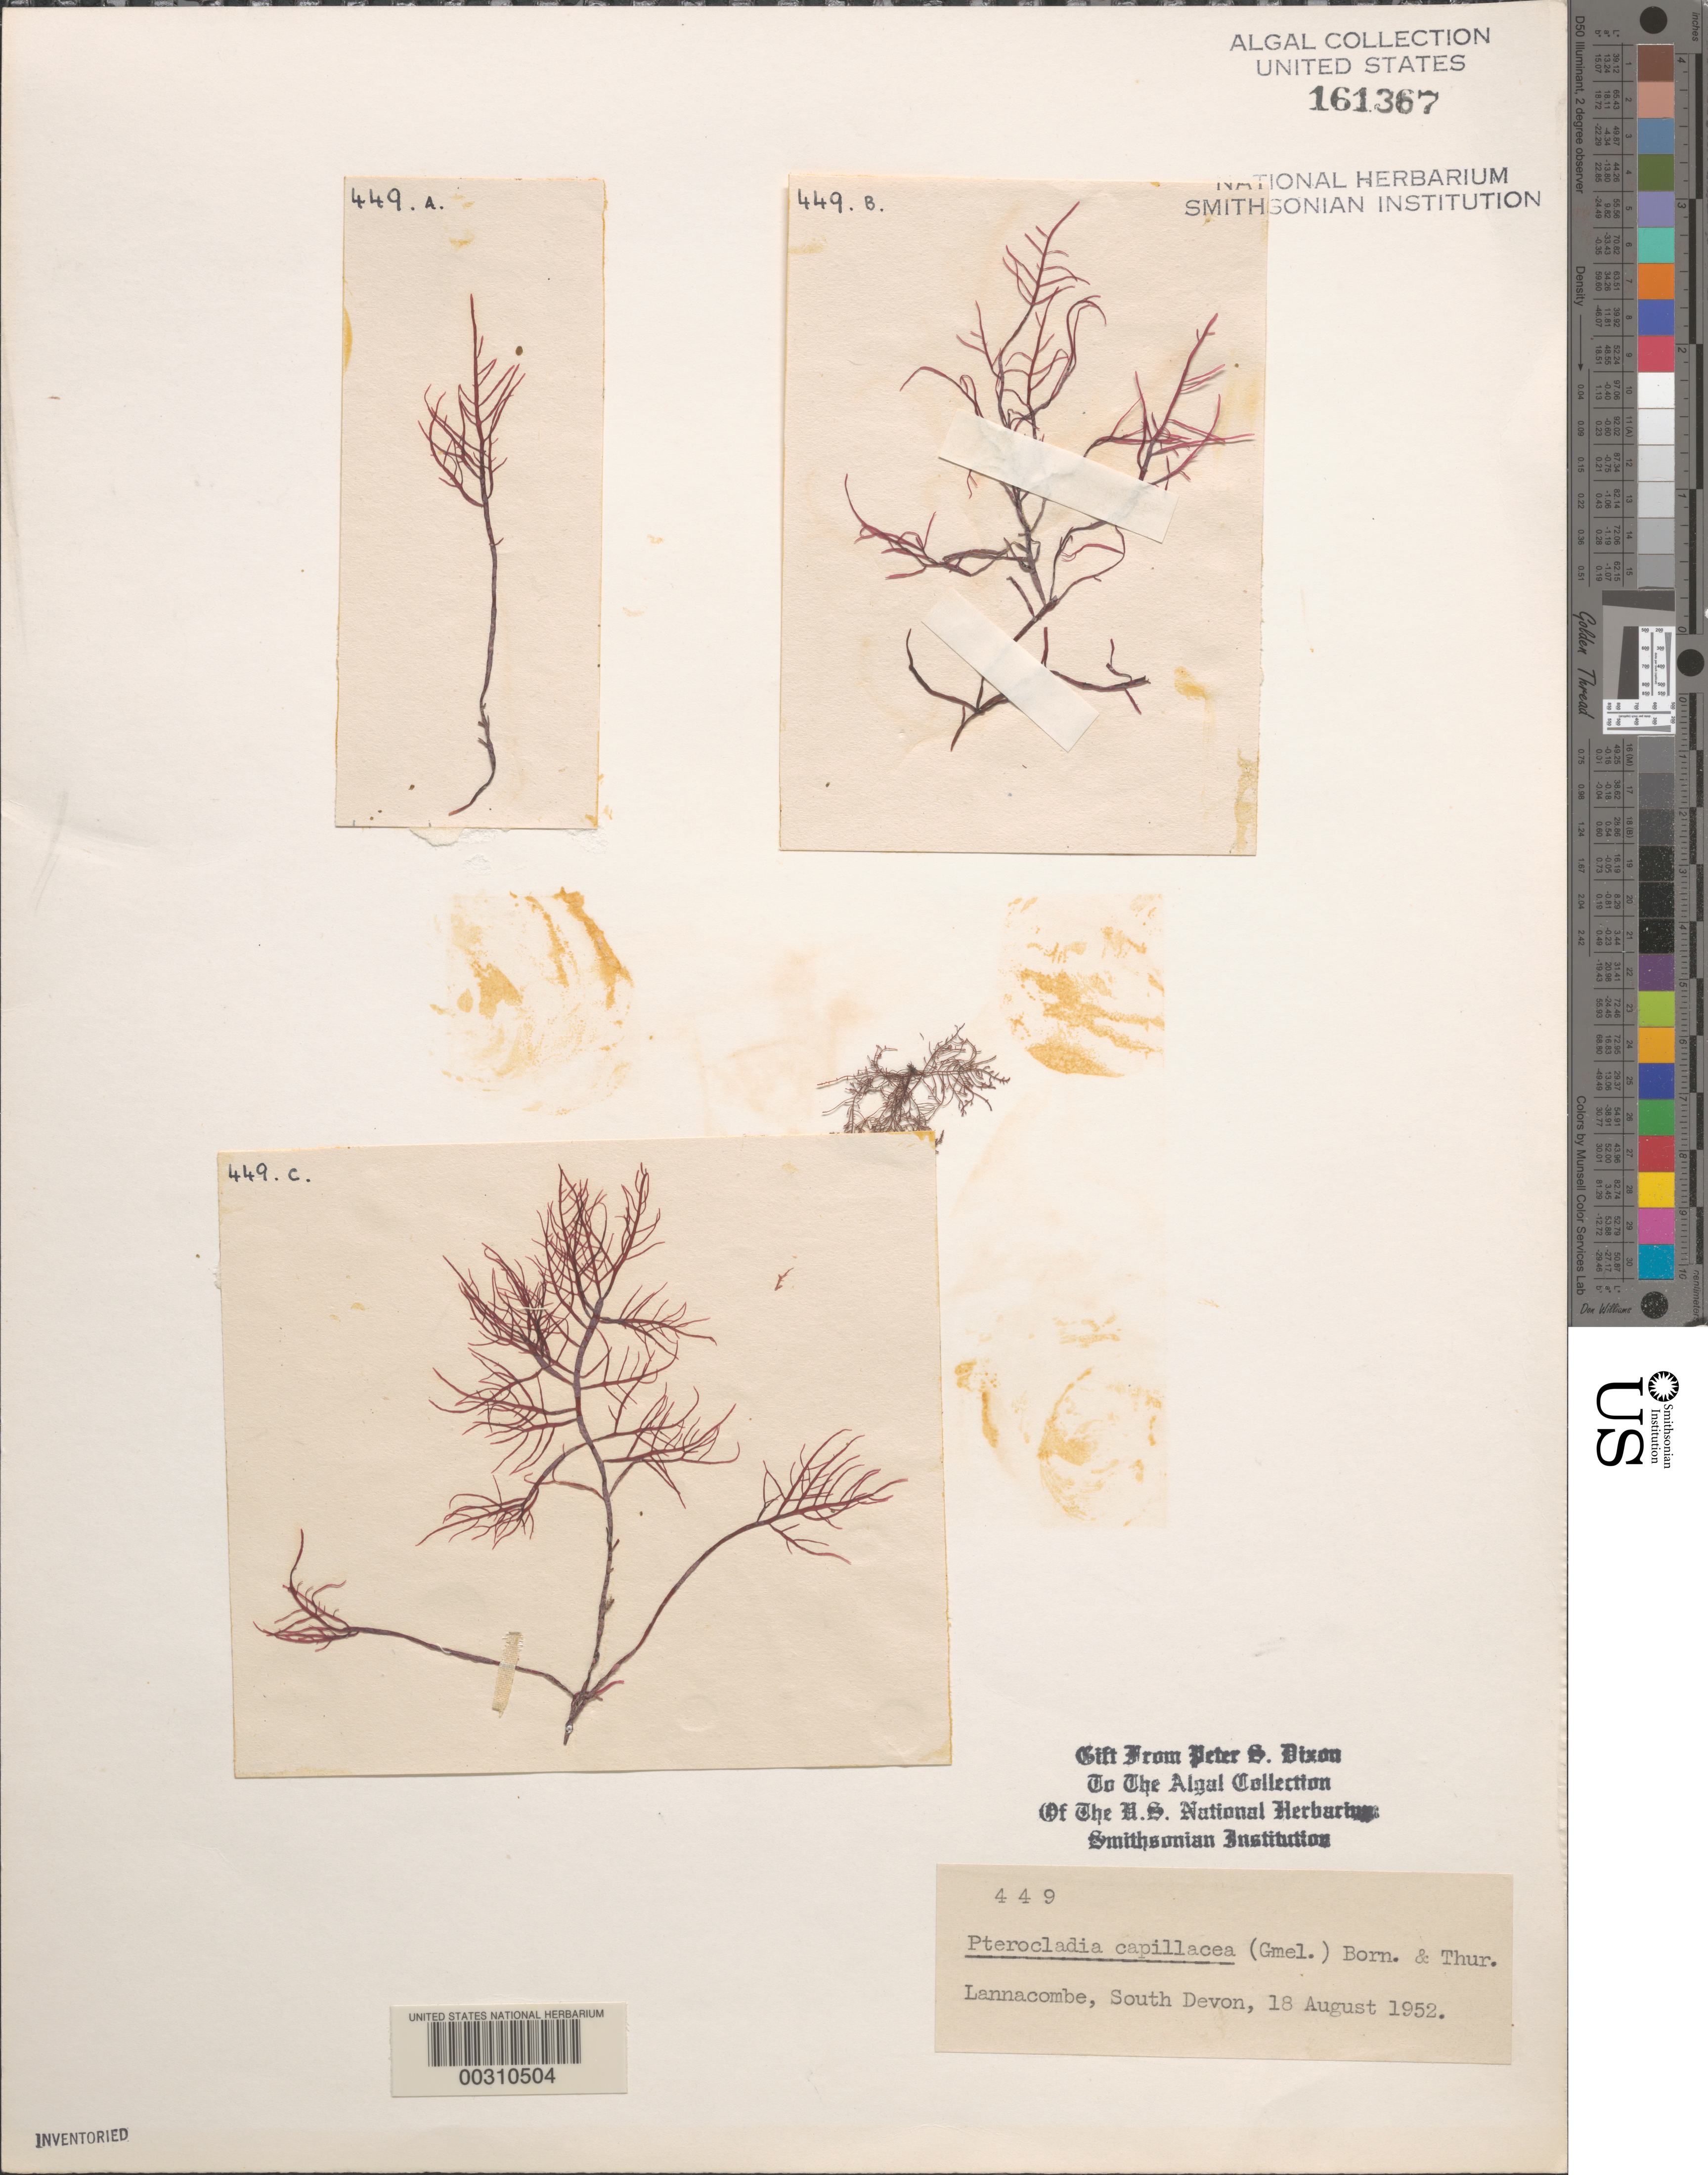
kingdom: Plantae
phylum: Rhodophyta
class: Florideophyceae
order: Gelidiales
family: Pterocladiaceae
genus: Pterocladiella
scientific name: Pterocladiella capillacea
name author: (S.G. Gmel.) Santelices & Hommers.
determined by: Algae name updating Project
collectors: P. S. Dixon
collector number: PSD 449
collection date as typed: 18 Aug 1952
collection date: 1952-08-18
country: United Kingdom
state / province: England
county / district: Devon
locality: Lannacombe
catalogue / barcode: US 161367